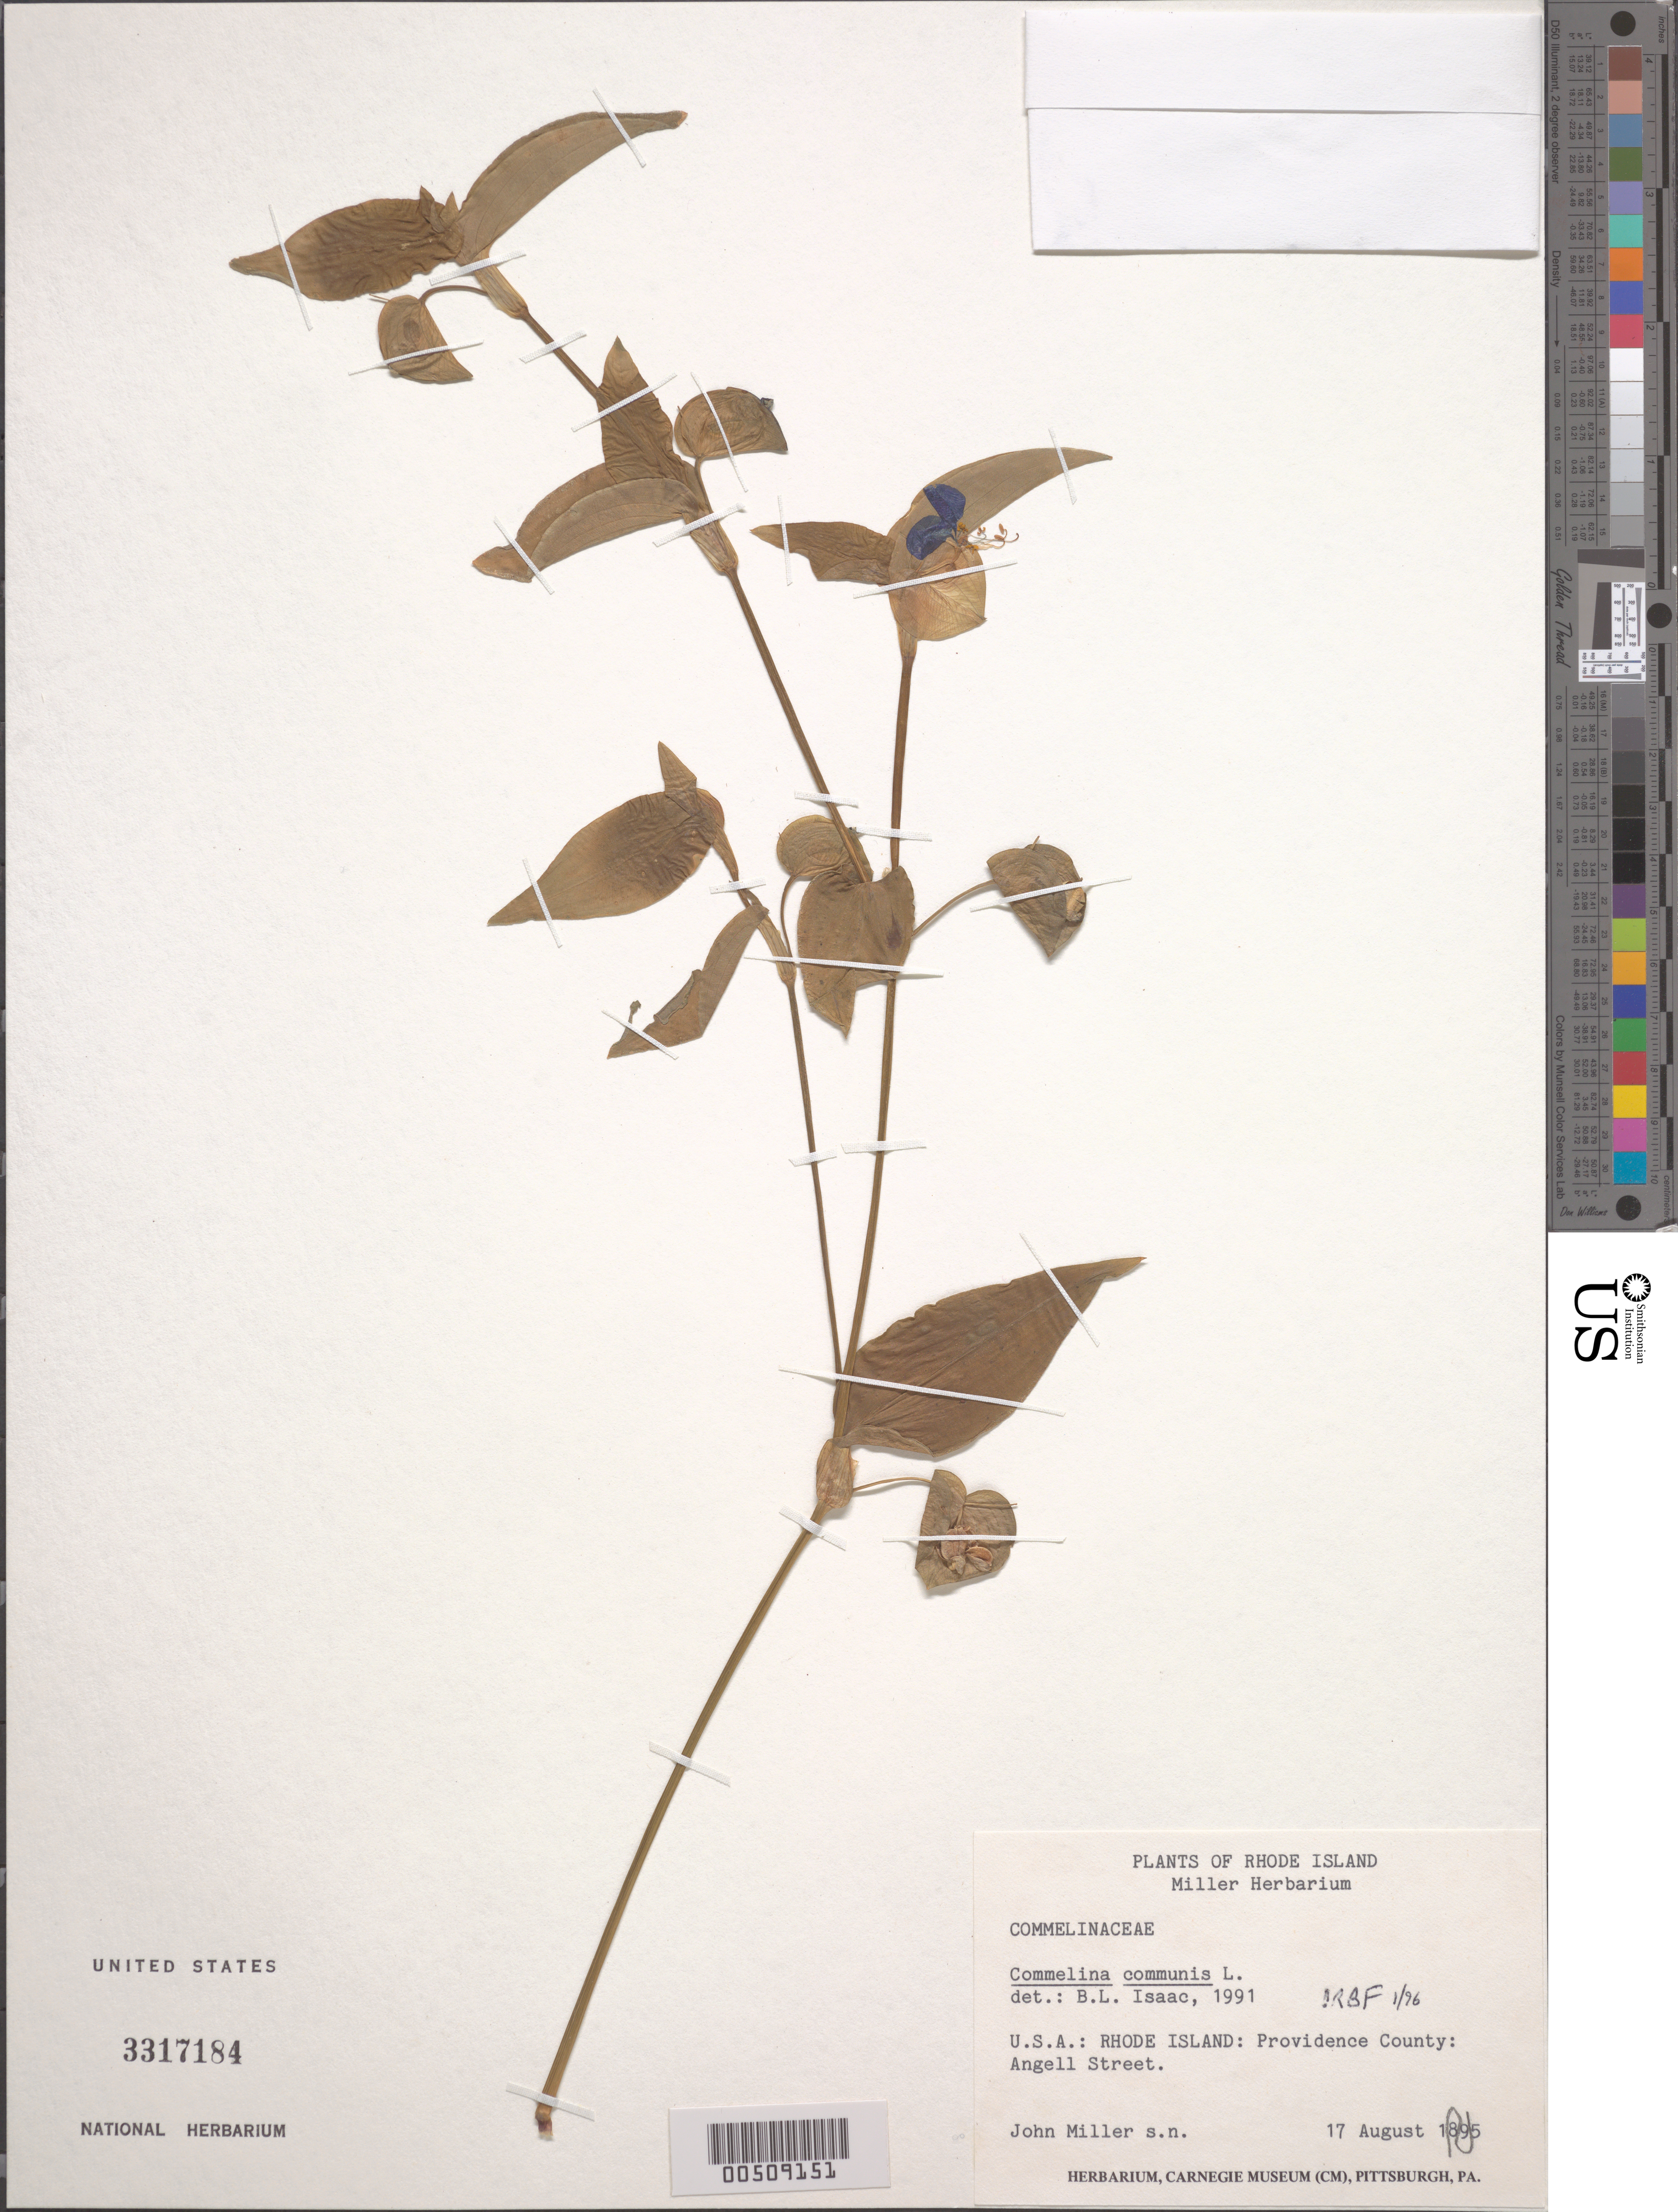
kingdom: Plantae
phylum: Tracheophyta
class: Liliopsida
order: Commelinales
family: Commelinaceae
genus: Commelina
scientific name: Commelina communis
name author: L.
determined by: Faden, Robert B., (US), Smithsonian Institution - National Museum of Natural History (UNITED STATES)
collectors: J. S. Miller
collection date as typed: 17 Aug 1985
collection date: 1985-08-17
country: United States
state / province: Rhode Island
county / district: Providence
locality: Providence (?), angell street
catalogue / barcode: US 3317184